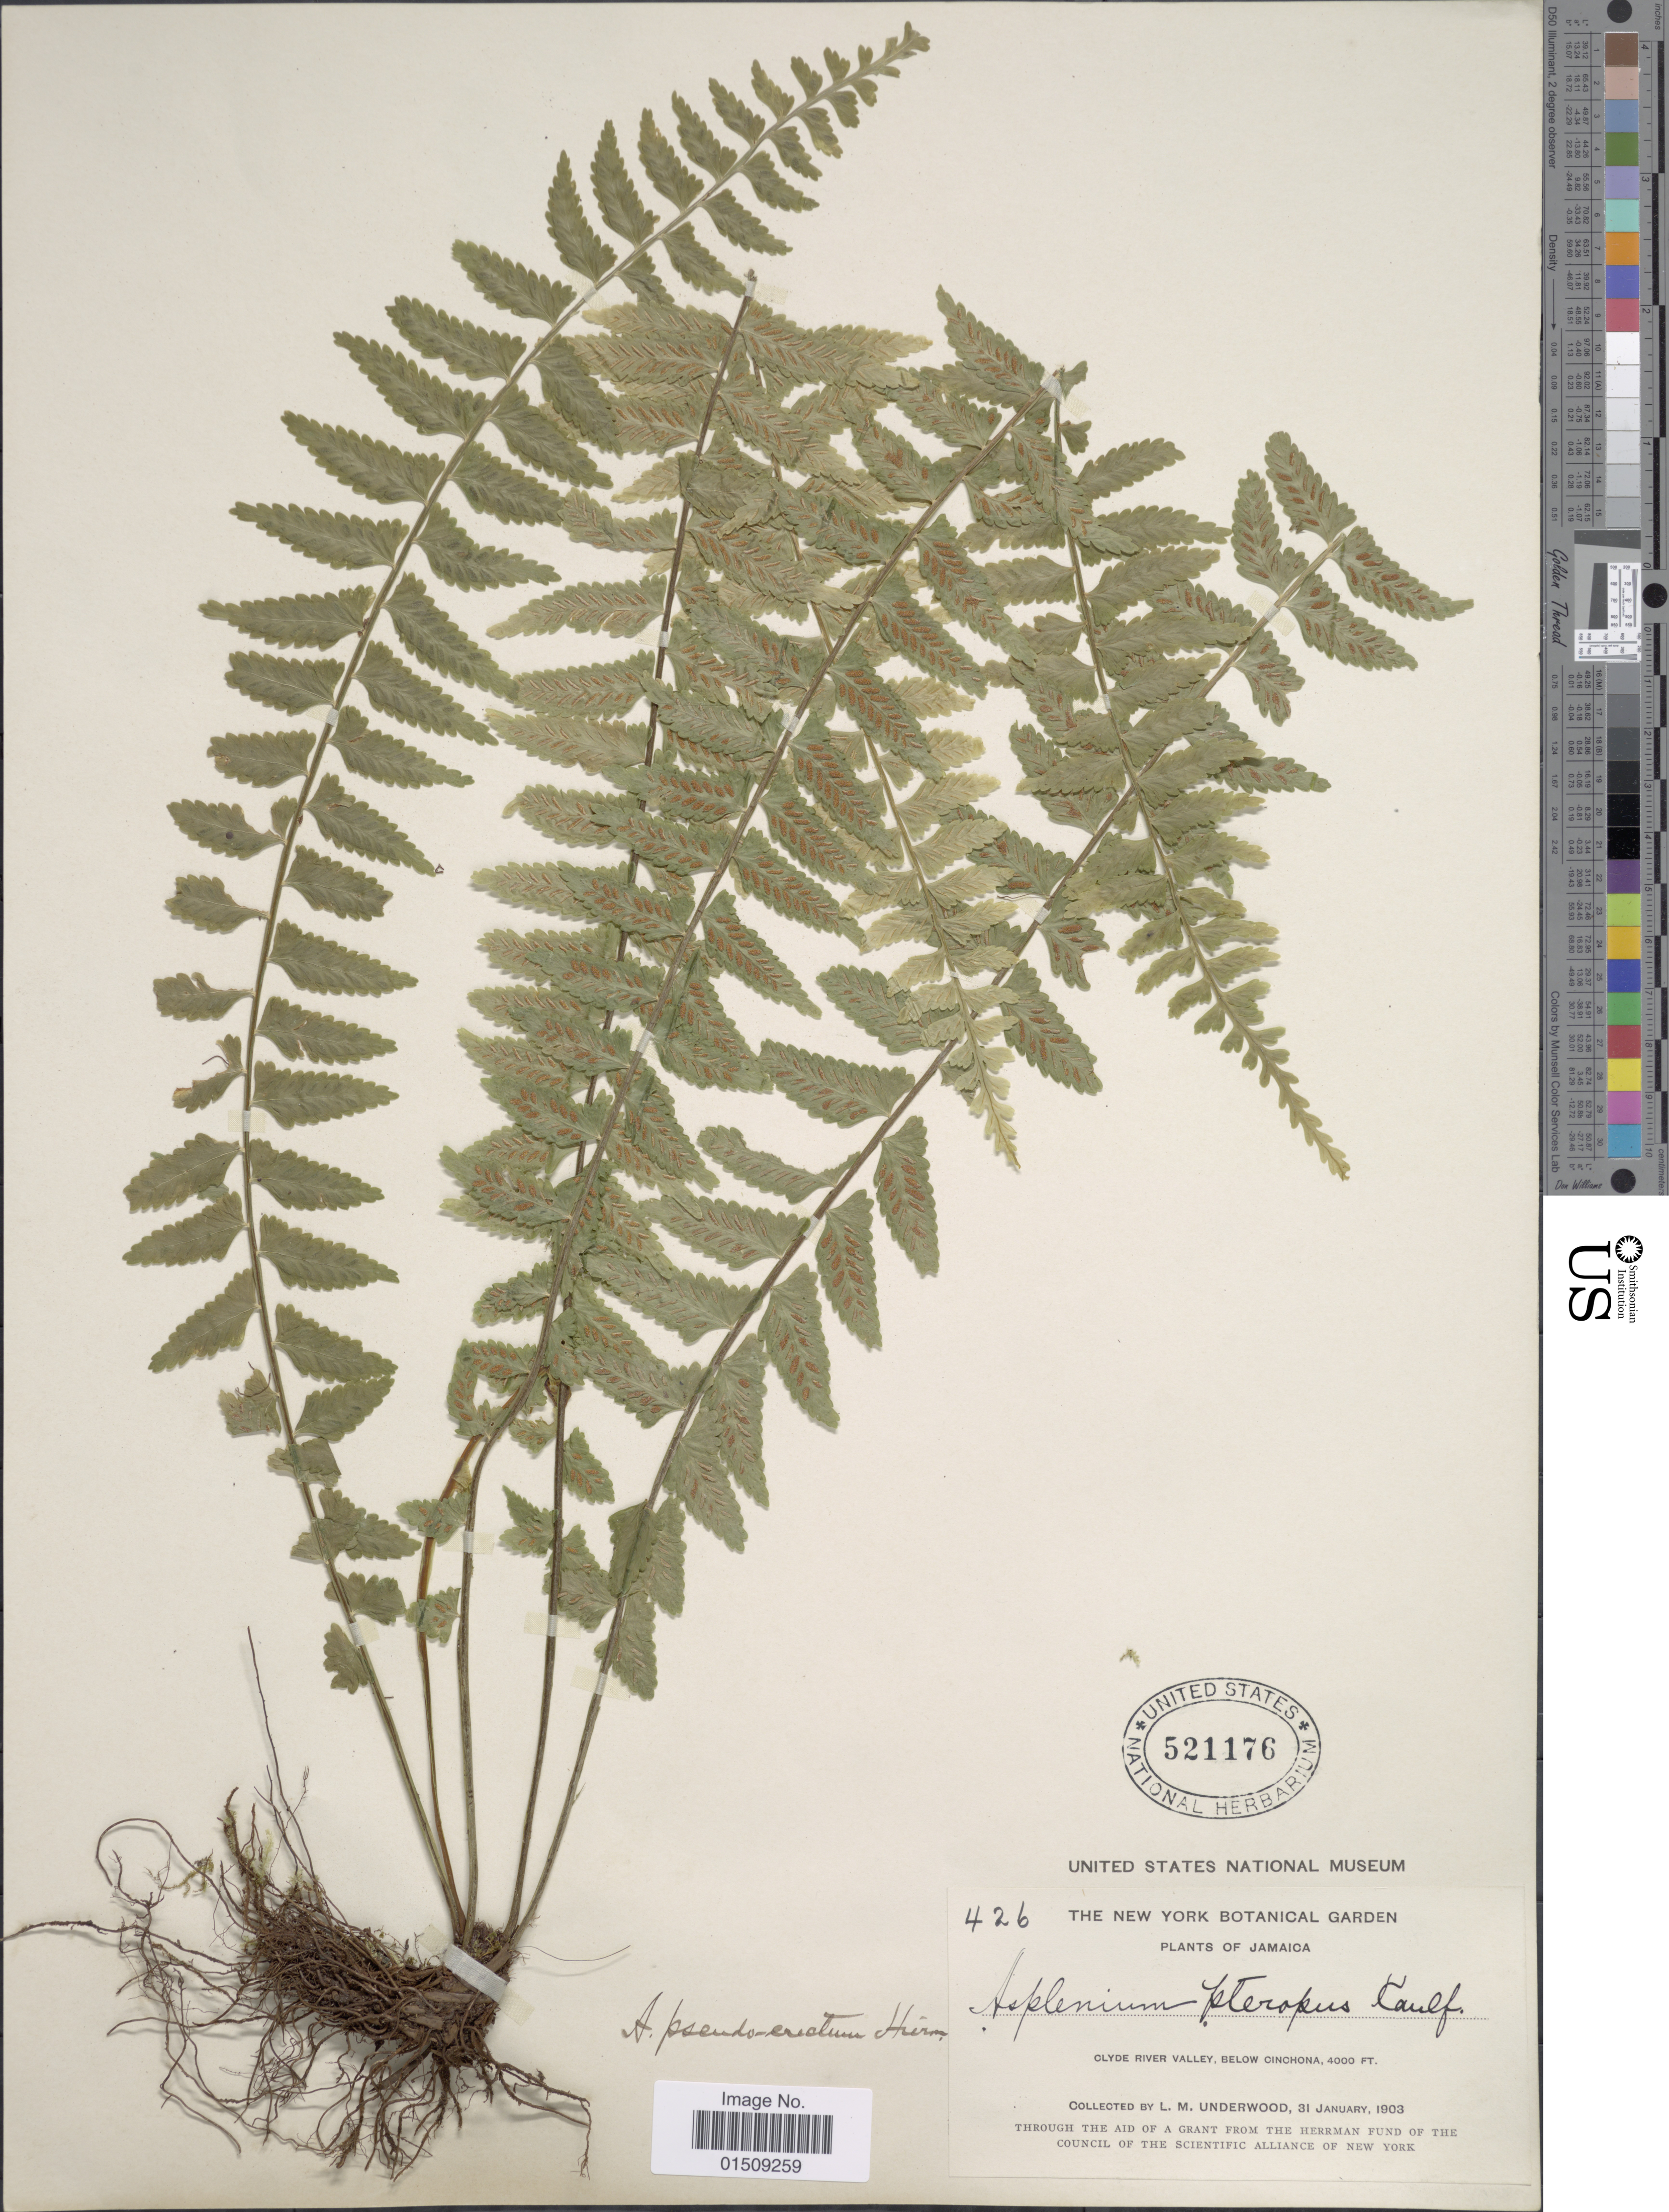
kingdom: Plantae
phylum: Tracheophyta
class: Polypodiopsida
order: Polypodiales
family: Aspleniaceae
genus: Asplenium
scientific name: Asplenium pteropus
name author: Kaulf.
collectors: L. M. Underwood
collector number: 426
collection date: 1903-01-31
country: Jamaica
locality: Clyde River Valley, below Cinchona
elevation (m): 1219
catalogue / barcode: US 521176